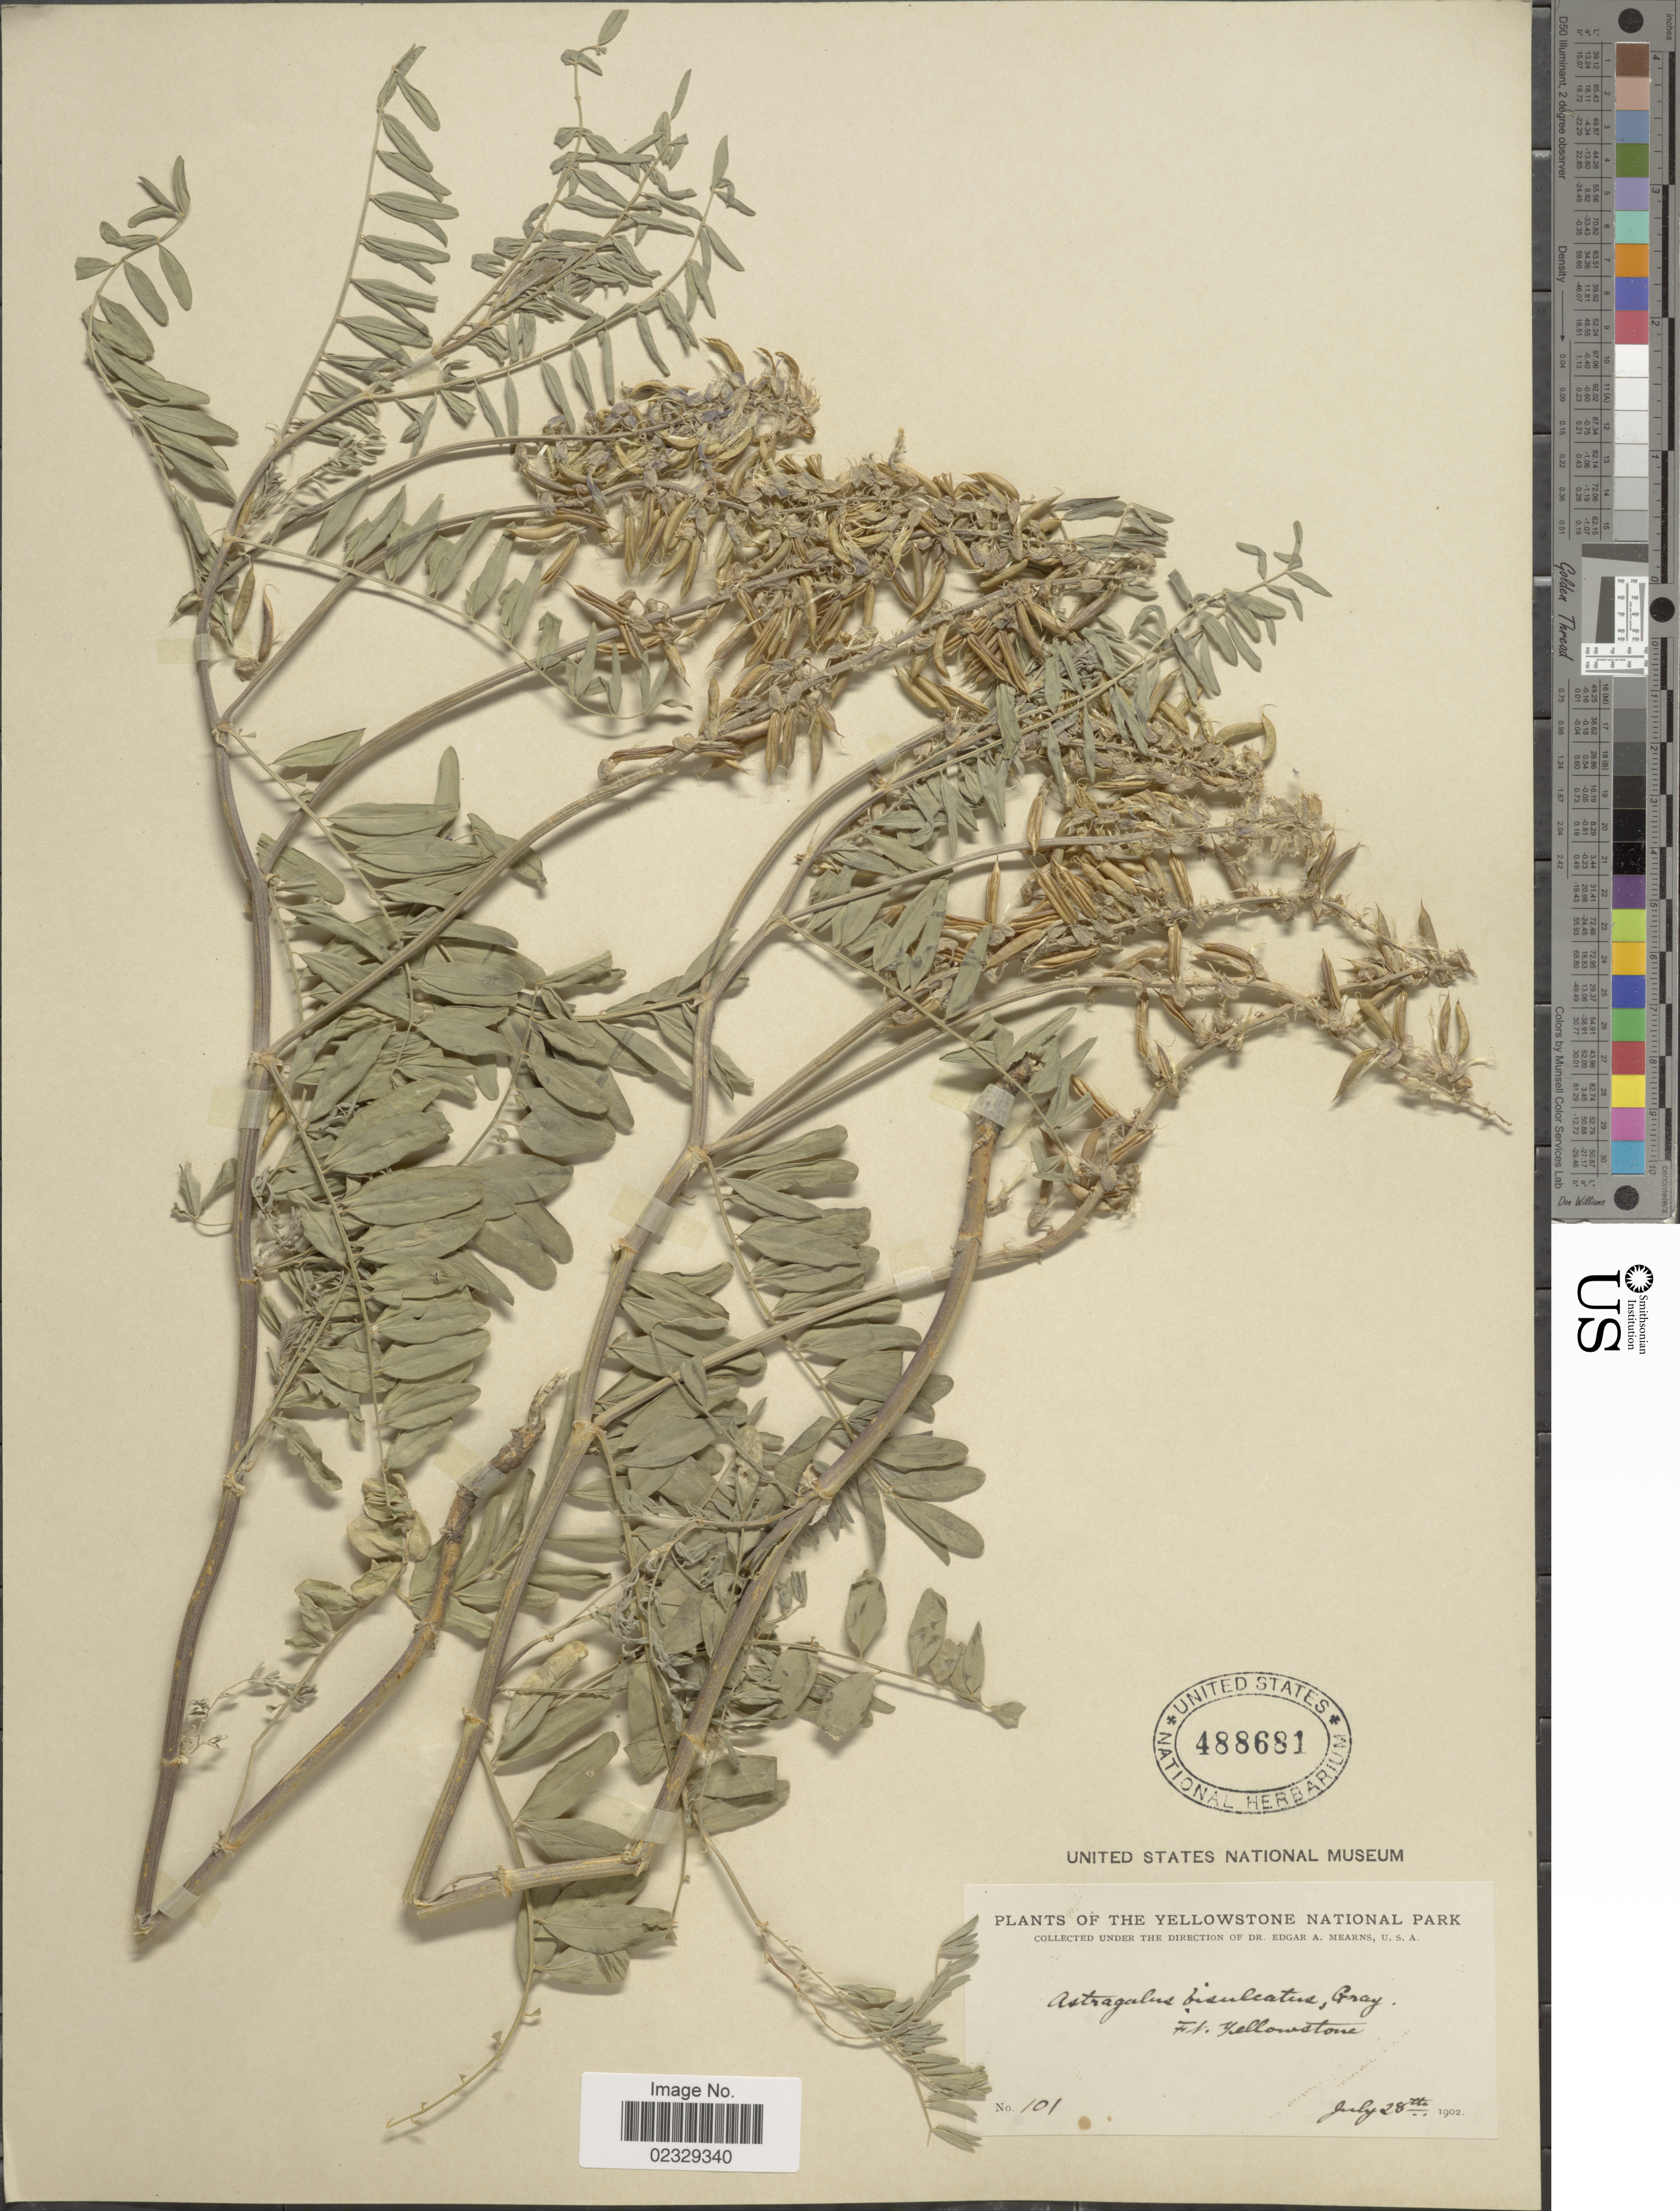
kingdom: Plantae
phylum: Tracheophyta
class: Magnoliopsida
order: Fabales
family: Fabaceae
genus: Astragalus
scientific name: Astragalus bisulcatus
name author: (Hook.) A. Gray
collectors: E. A. Mearns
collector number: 101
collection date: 1902-07-28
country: United States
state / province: Wyoming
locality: The Yellowstone National Park, Ft Yellowstone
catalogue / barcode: US 488681